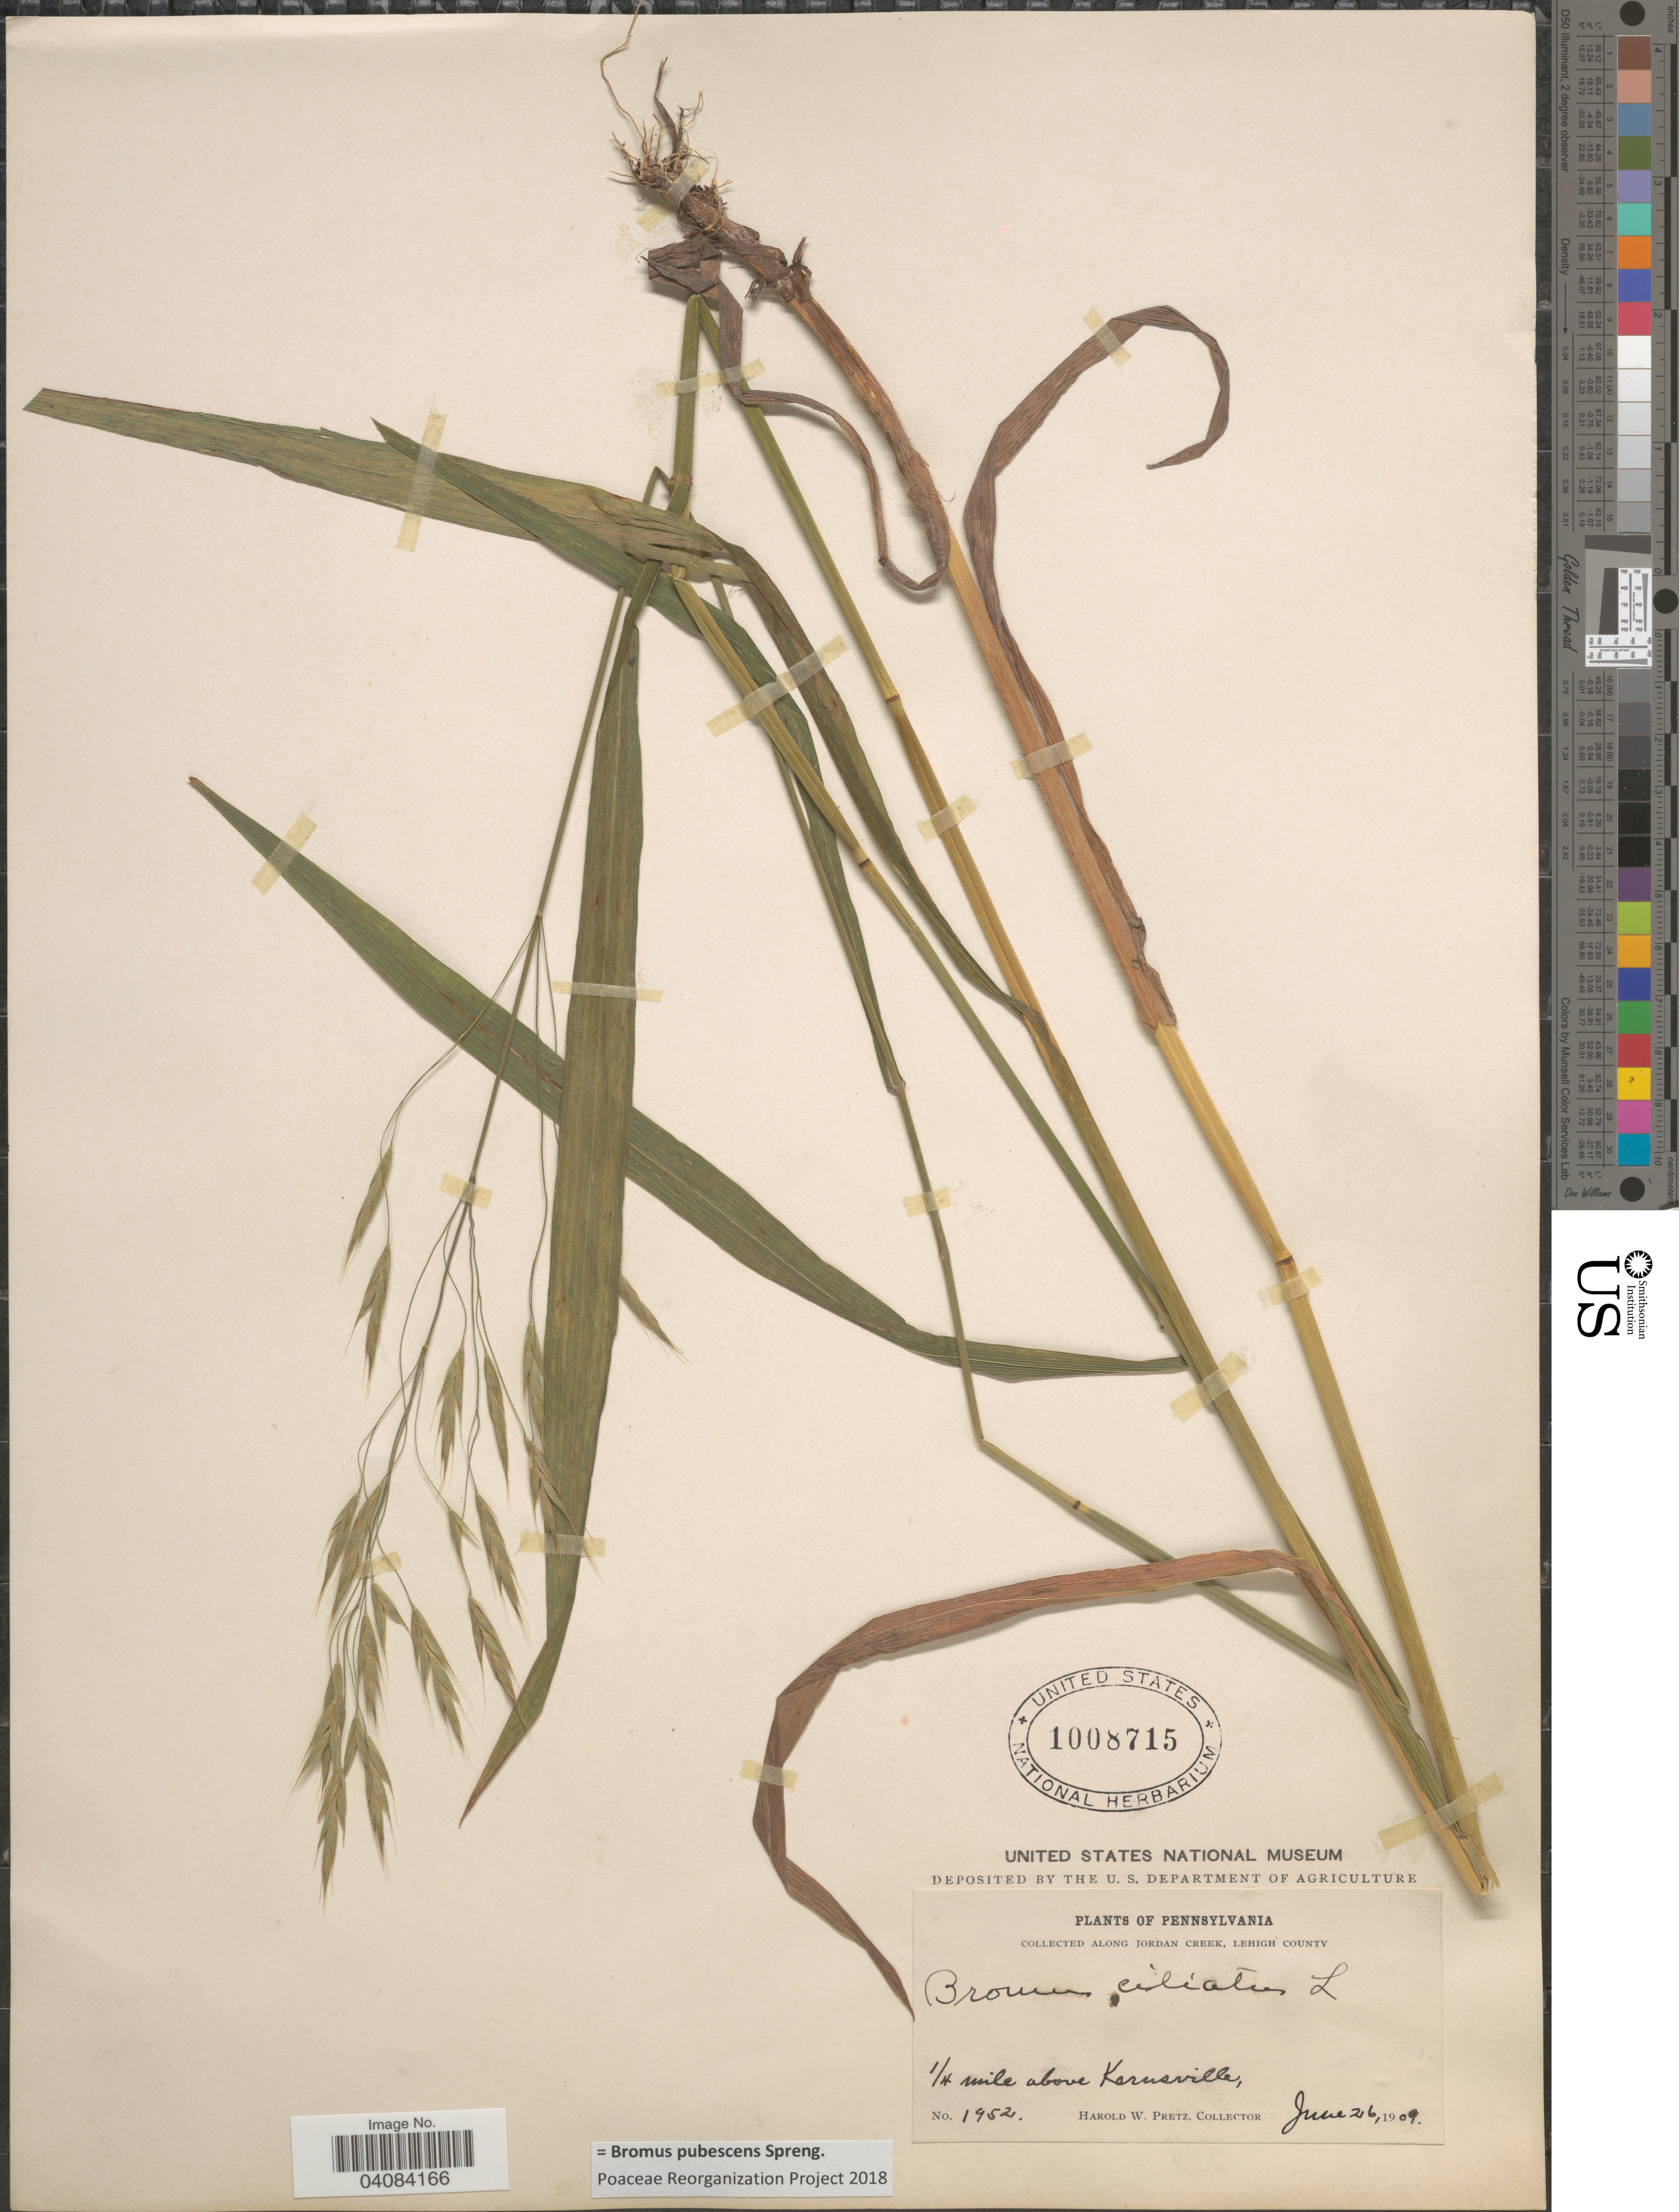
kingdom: Plantae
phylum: Tracheophyta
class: Liliopsida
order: Poales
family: Poaceae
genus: Bromus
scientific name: Bromus pubescens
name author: Muhl. ex Willd.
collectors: H. W. Pretz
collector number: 1952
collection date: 1909-06-26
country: United States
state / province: Pennsylvania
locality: Along Jordan Creek, Lehigh County. ¼ mile above Kernsville.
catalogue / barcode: US 1008715